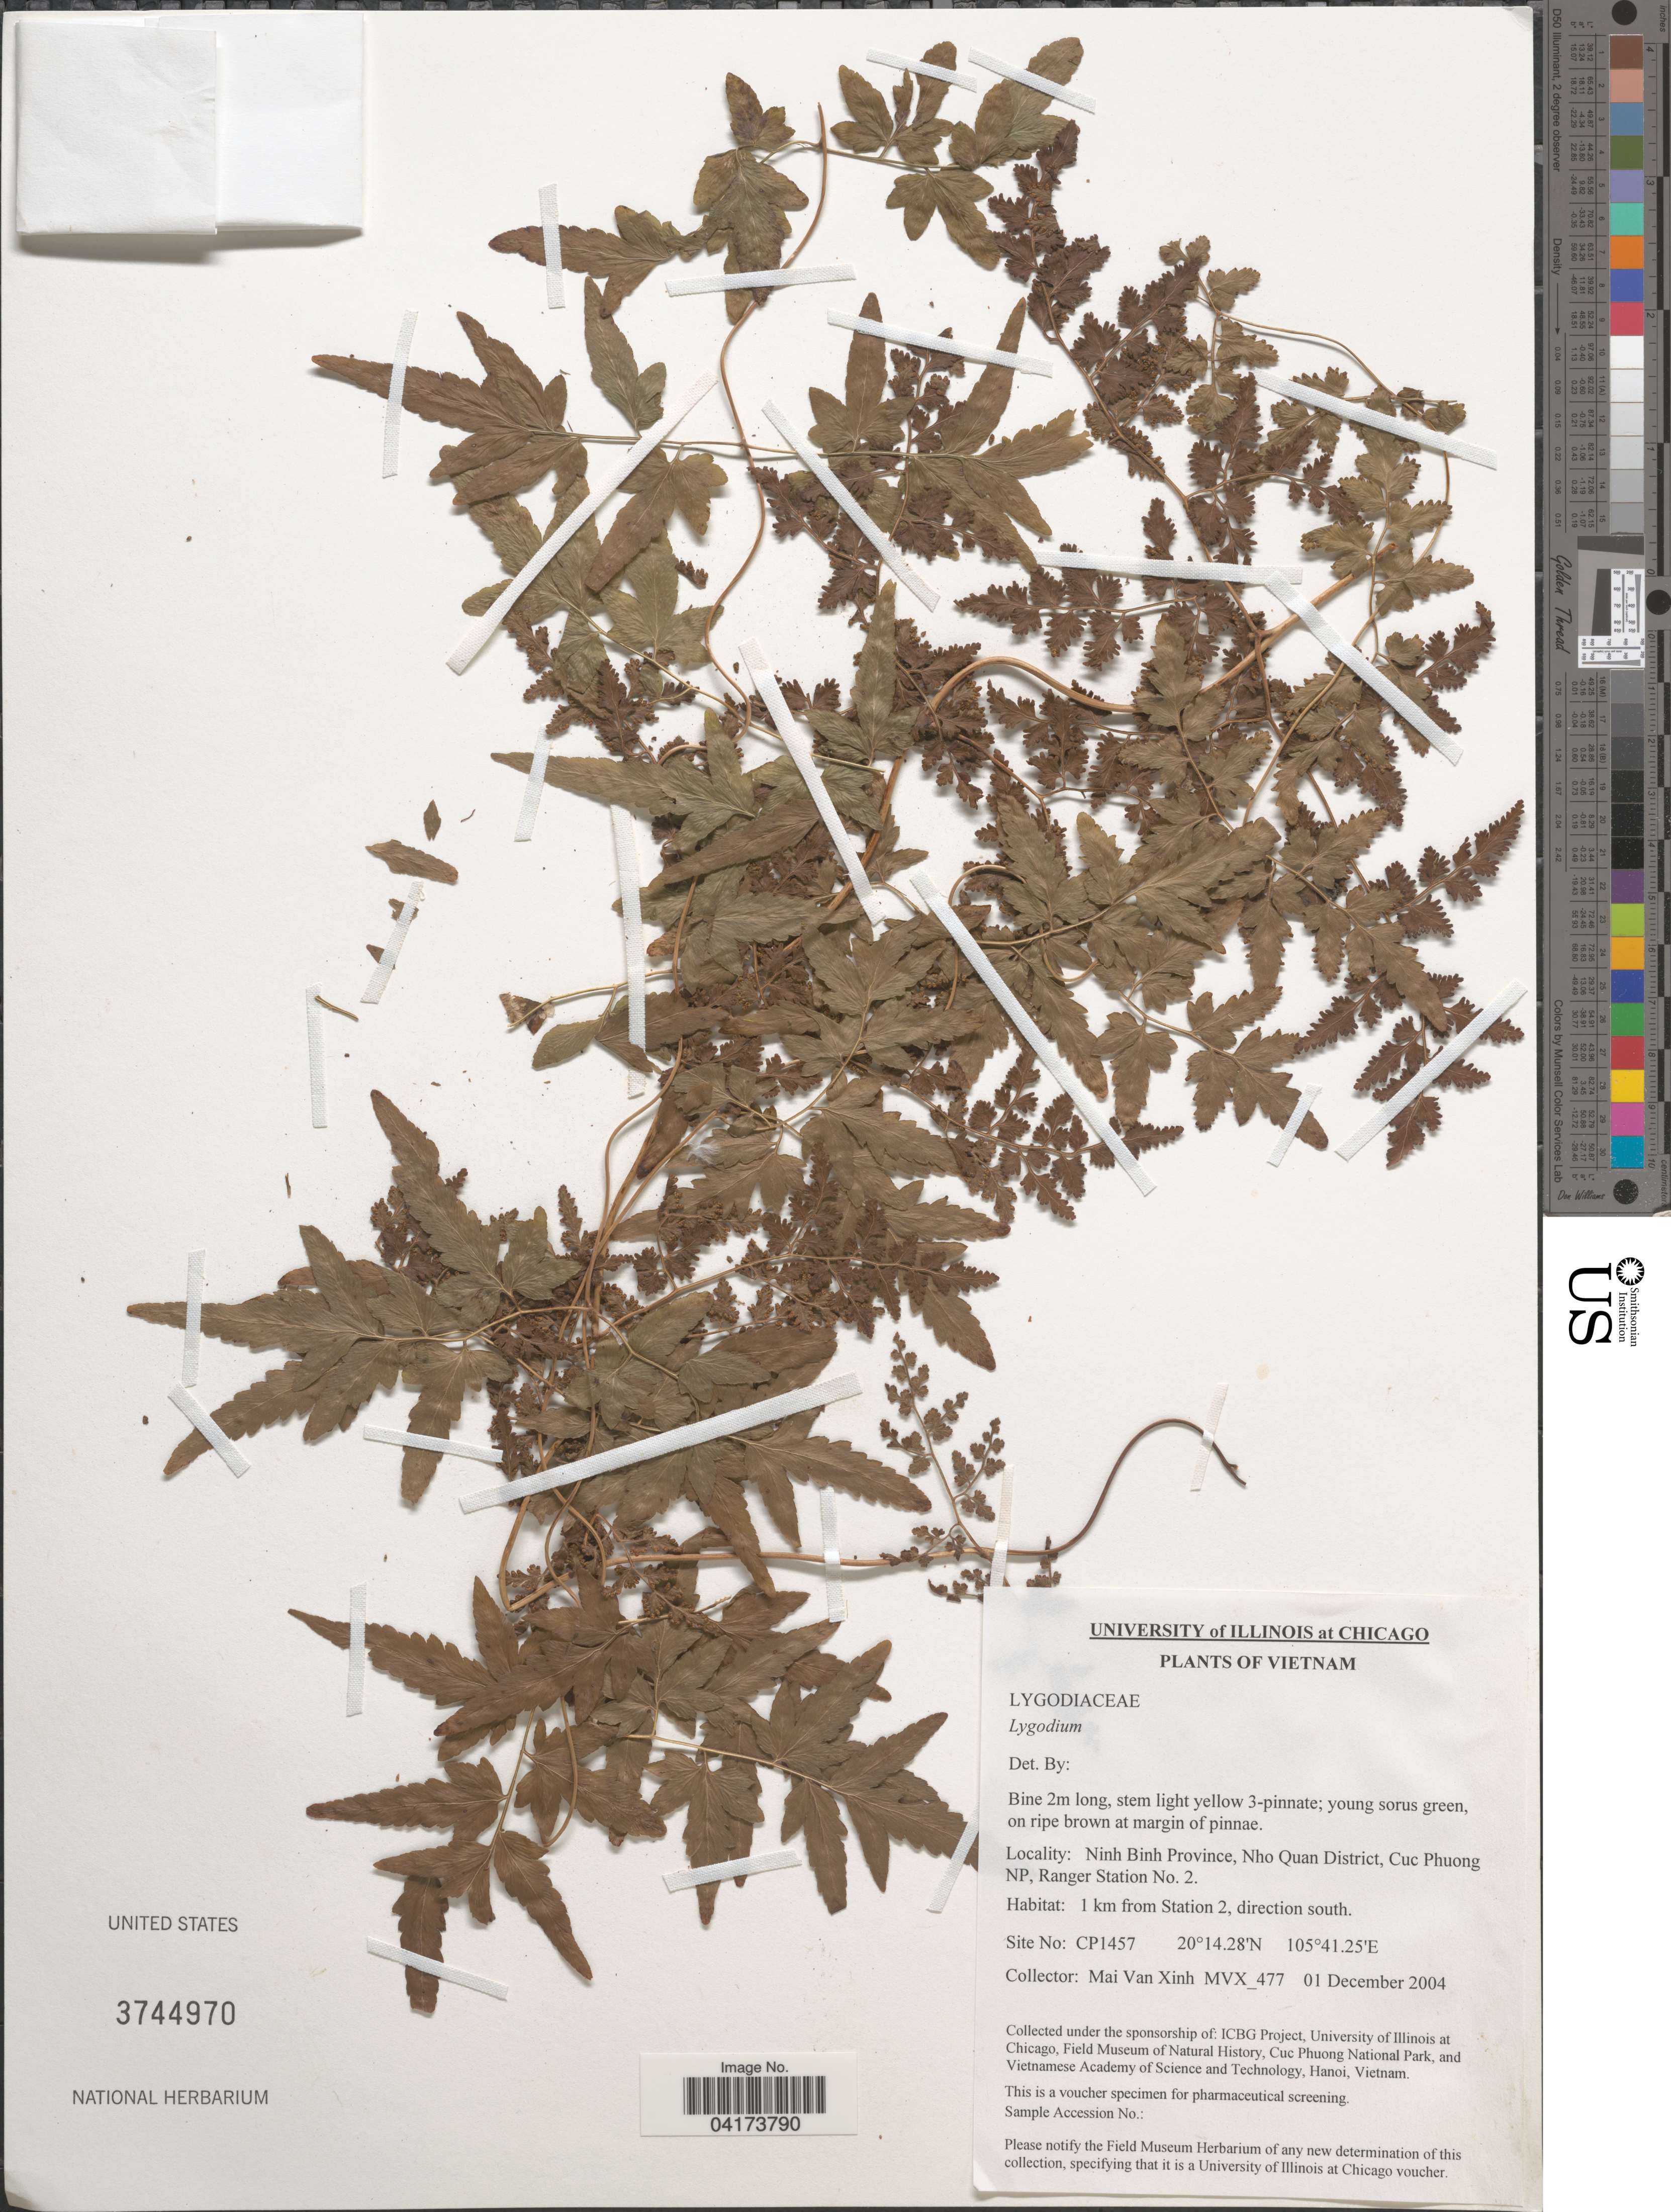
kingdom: Plantae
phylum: Tracheophyta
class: Polypodiopsida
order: Schizaeales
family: Lygodiaceae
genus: Lygodium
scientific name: Lygodium sp.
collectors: M. Xinh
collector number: MVX477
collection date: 2004-12-01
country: Vietnam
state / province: Ninh Binh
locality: Nho Quan District, Cuc Phuong NP, Ranger Station No. 2. 1 km from Station 2, direction south.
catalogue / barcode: US 3744970